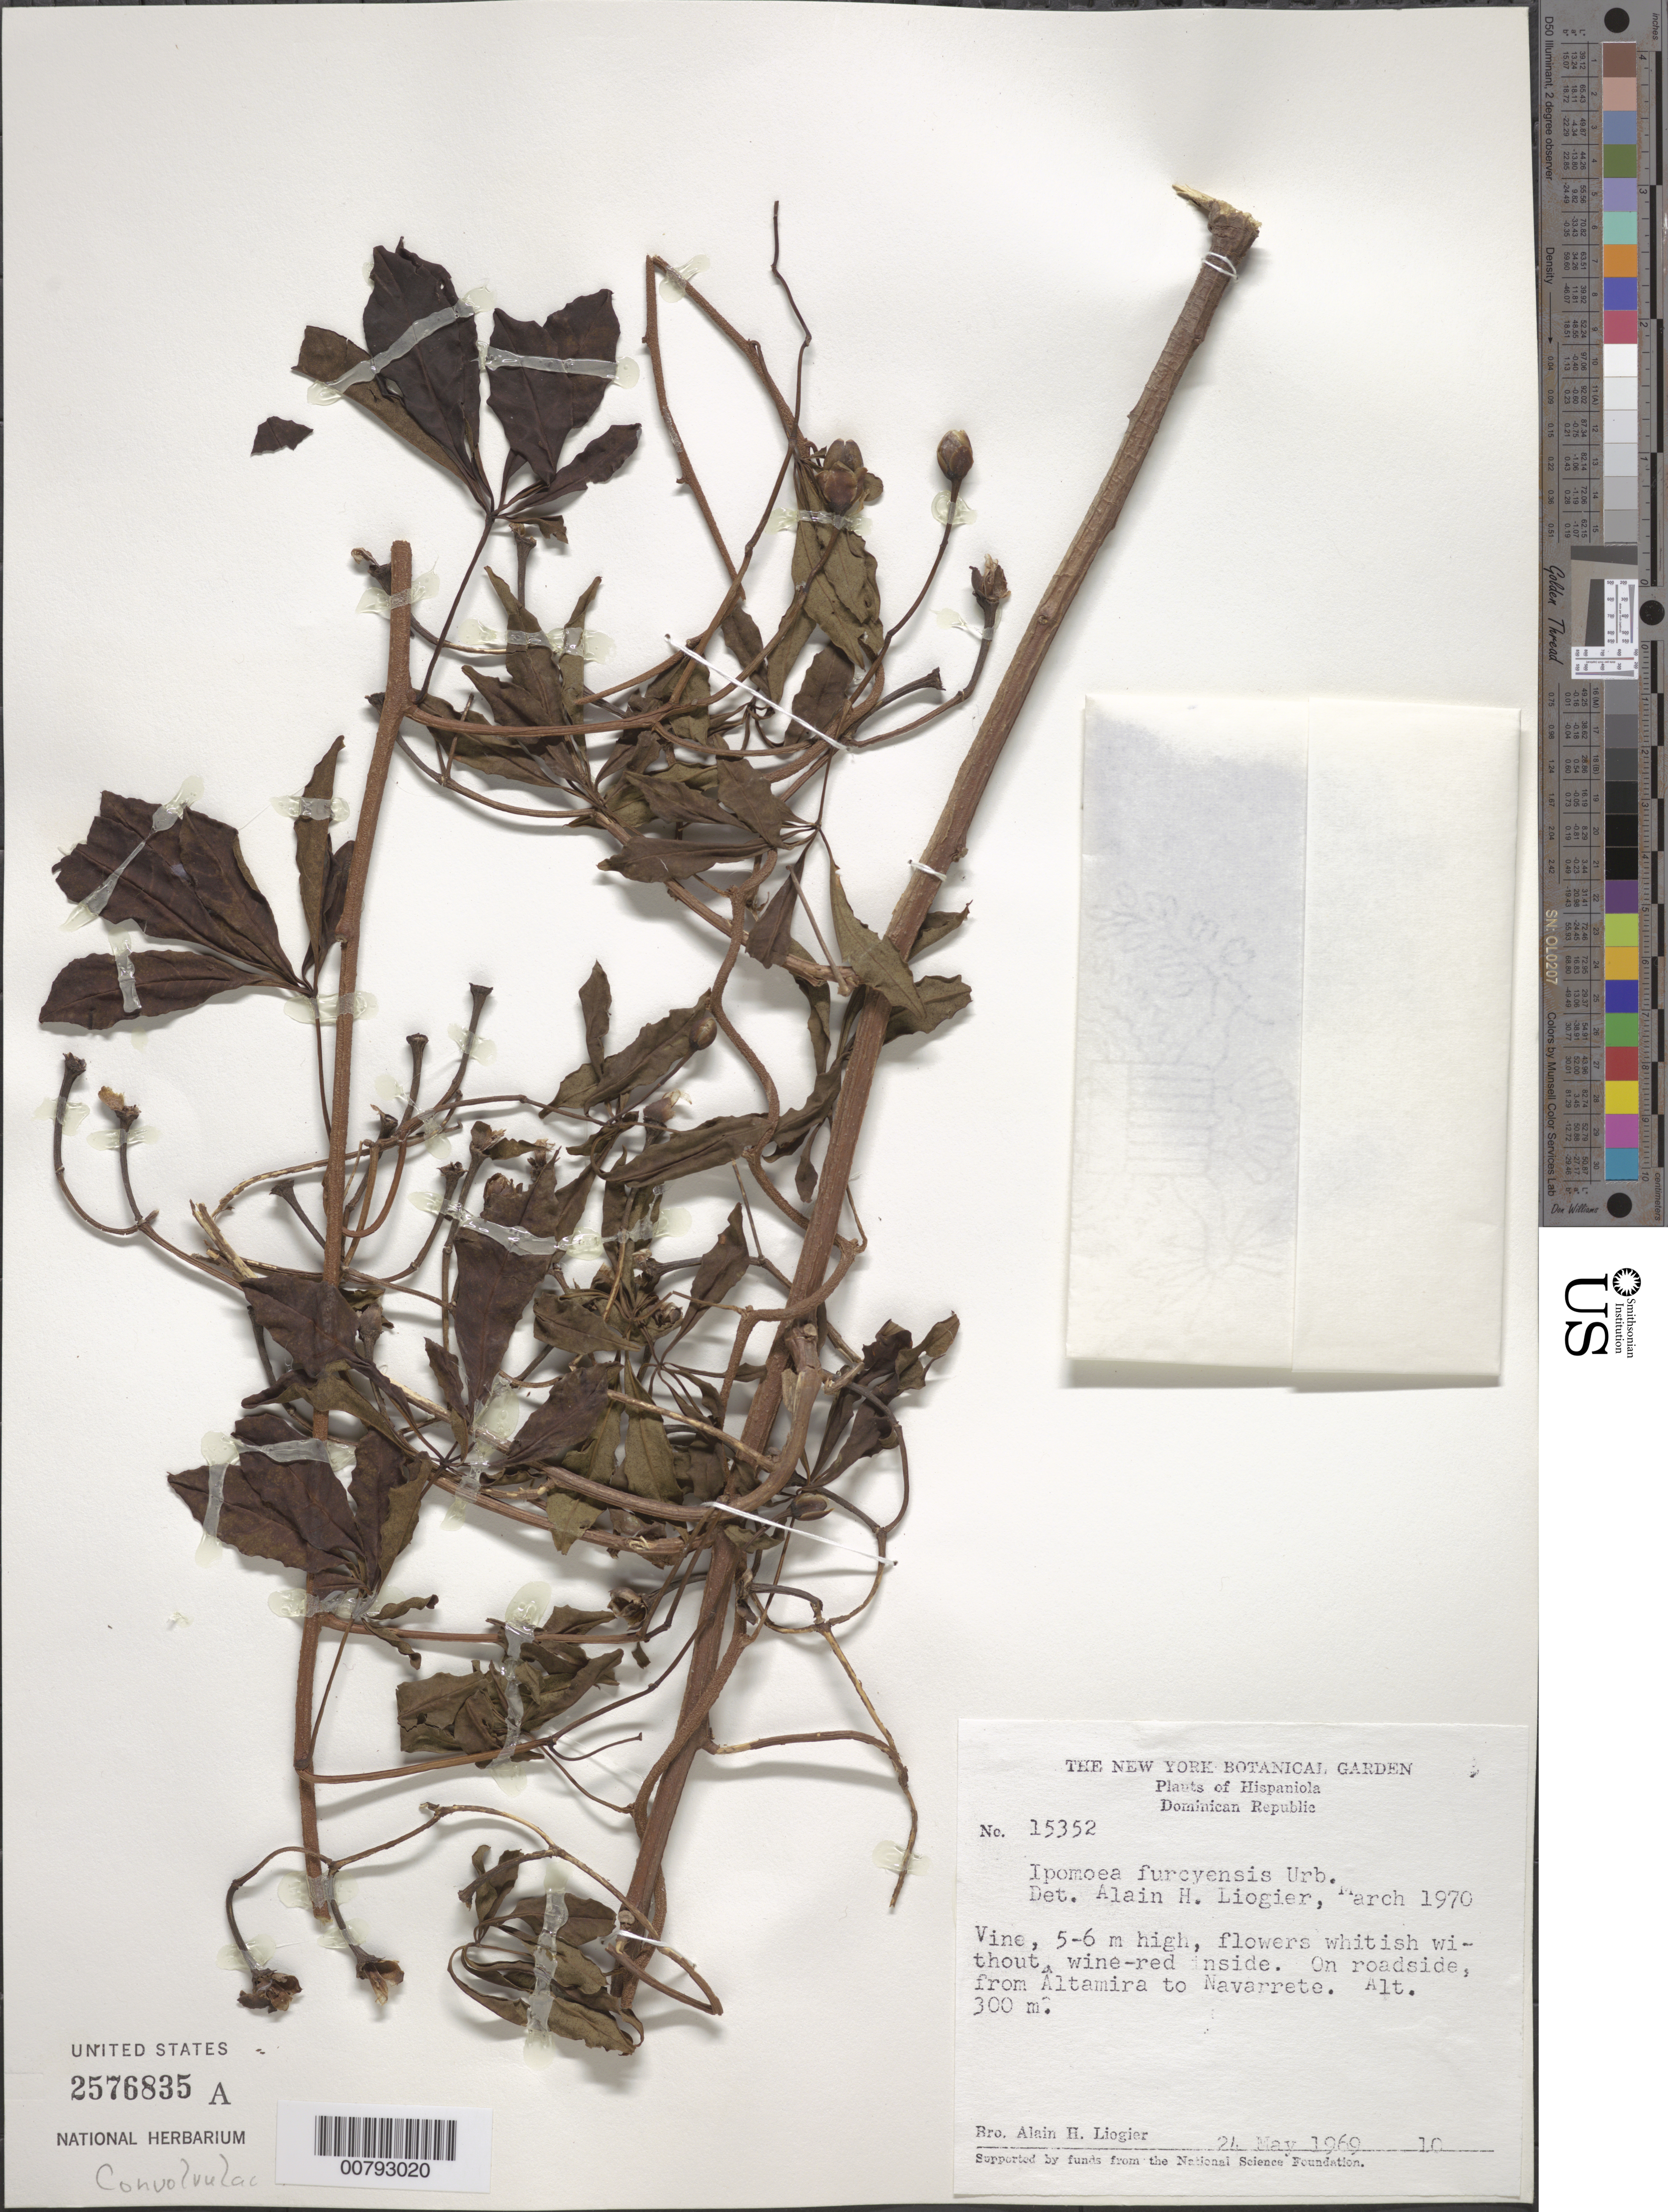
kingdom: Plantae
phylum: Tracheophyta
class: Magnoliopsida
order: Solanales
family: Convolvulaceae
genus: Ipomoea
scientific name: Ipomoea furcyensis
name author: Urb.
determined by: Liogier, Alain H.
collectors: A. H. Liogier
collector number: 15352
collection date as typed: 24 May 1969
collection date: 1969-05-24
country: Dominican Republic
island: Hispaniola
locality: On roadside from Altamira to Navarrrete.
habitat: On roadside.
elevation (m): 300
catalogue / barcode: US 2576835A